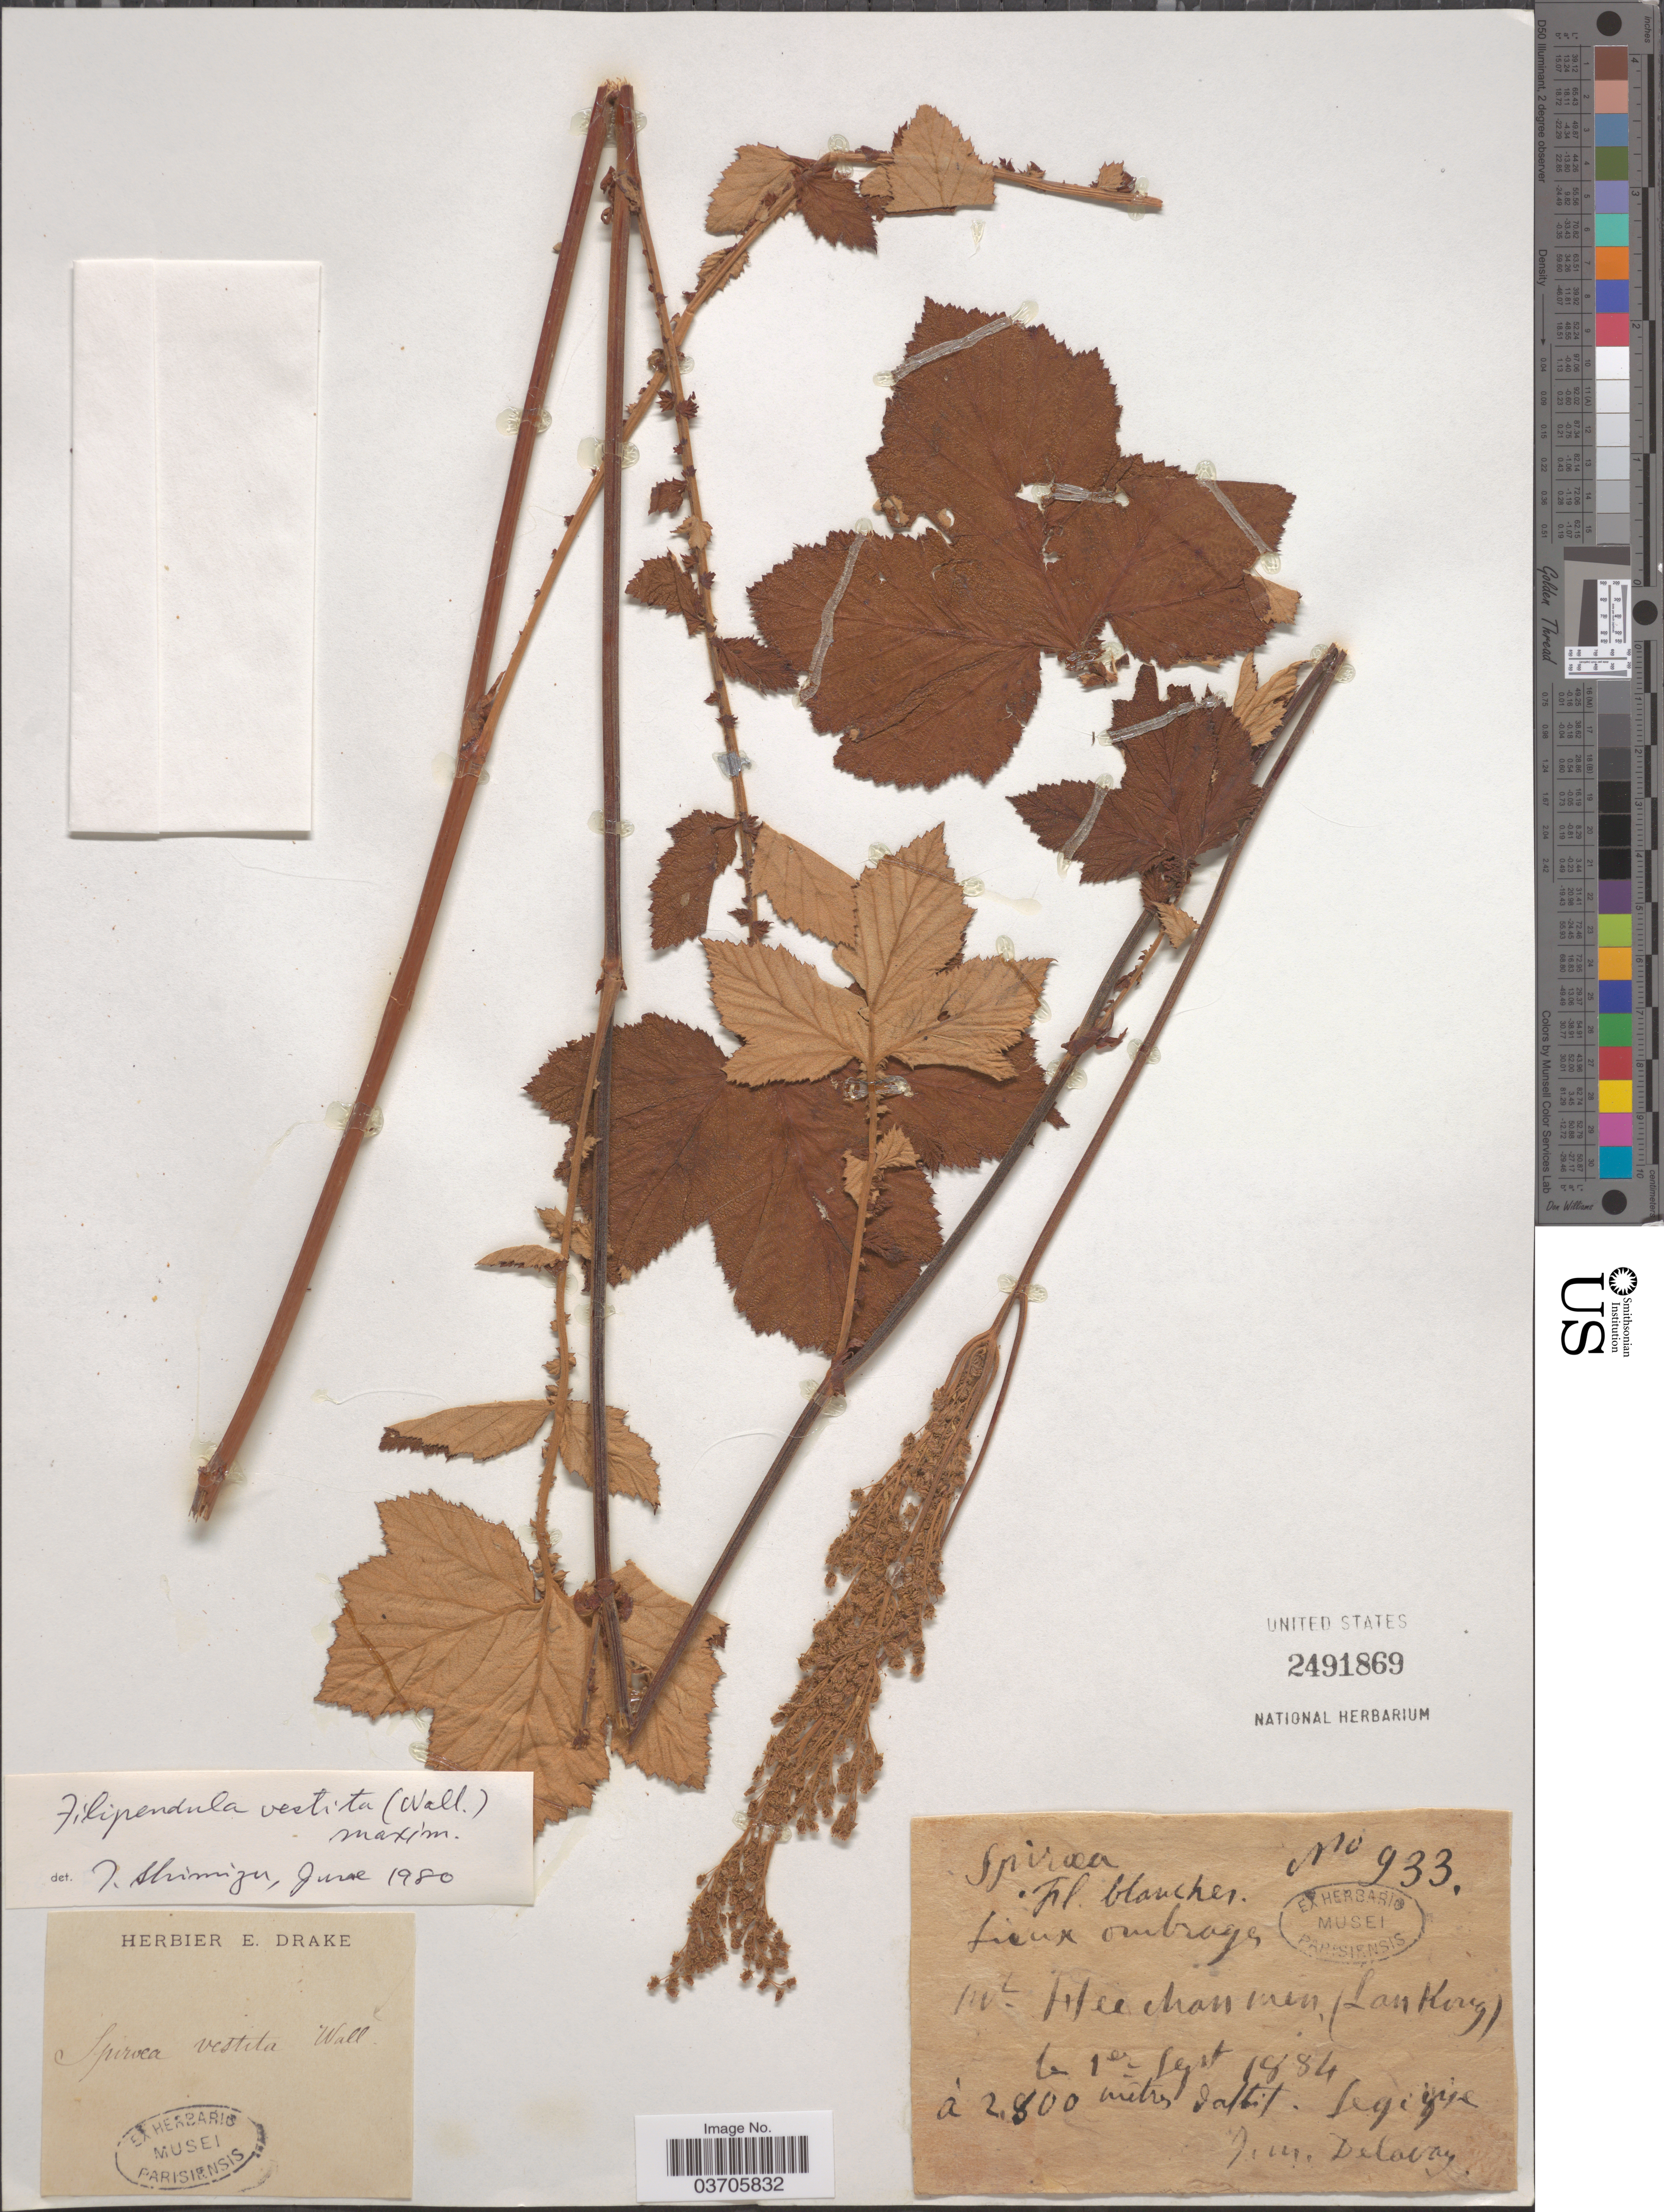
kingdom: Plantae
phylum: Tracheophyta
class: Magnoliopsida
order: Rosales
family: Rosaceae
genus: Filipendula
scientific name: Filipendula vestita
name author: Maxim.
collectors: ex herb. E. Drake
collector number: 933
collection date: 1884-09-01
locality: Mt. huchan min. (Lan Kong). [interpreted]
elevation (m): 2800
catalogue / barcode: US 2491869